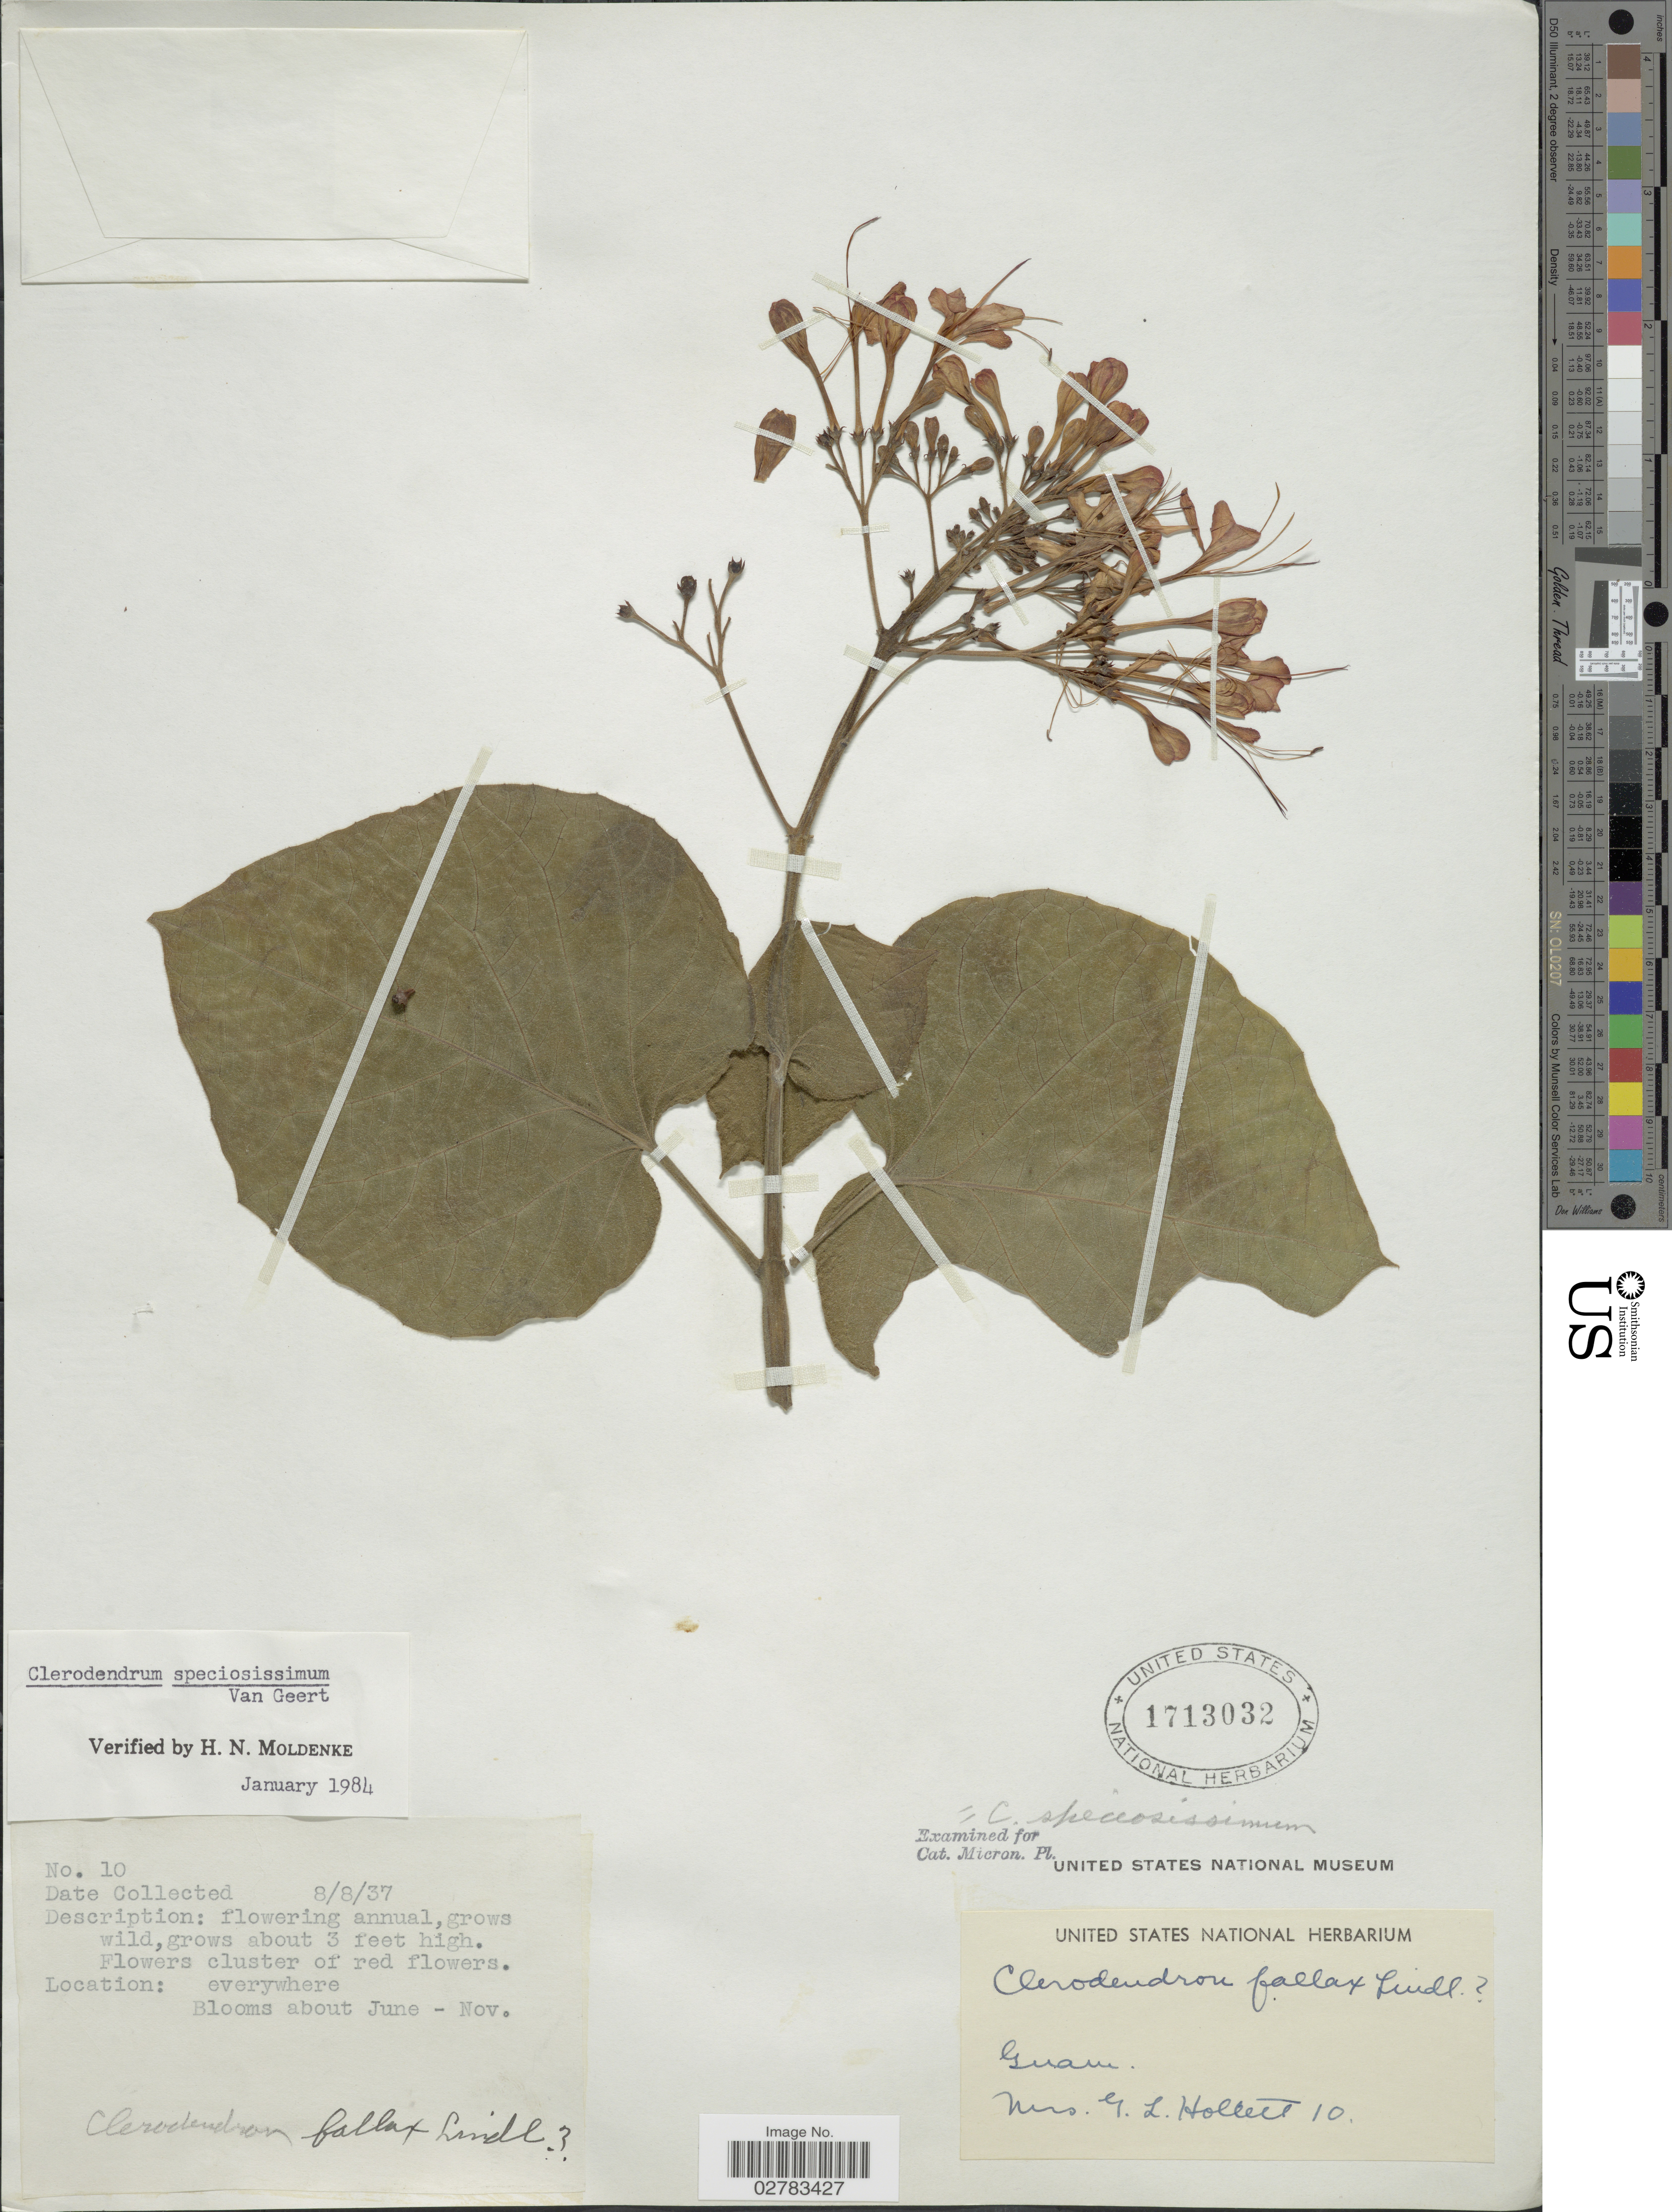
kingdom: Plantae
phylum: Tracheophyta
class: Magnoliopsida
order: Lamiales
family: Lamiaceae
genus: Clerodendrum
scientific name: Clerodendrum speciosissimum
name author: Drapiez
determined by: Wagner, W. L., (BOT), Smithsonian Institution - National Museum of Natural History (UNITED STATES)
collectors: G. Hollett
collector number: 10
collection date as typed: Transcribed d/m/y: 8/8/37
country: Guam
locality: Everywhere.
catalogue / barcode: US 1713032